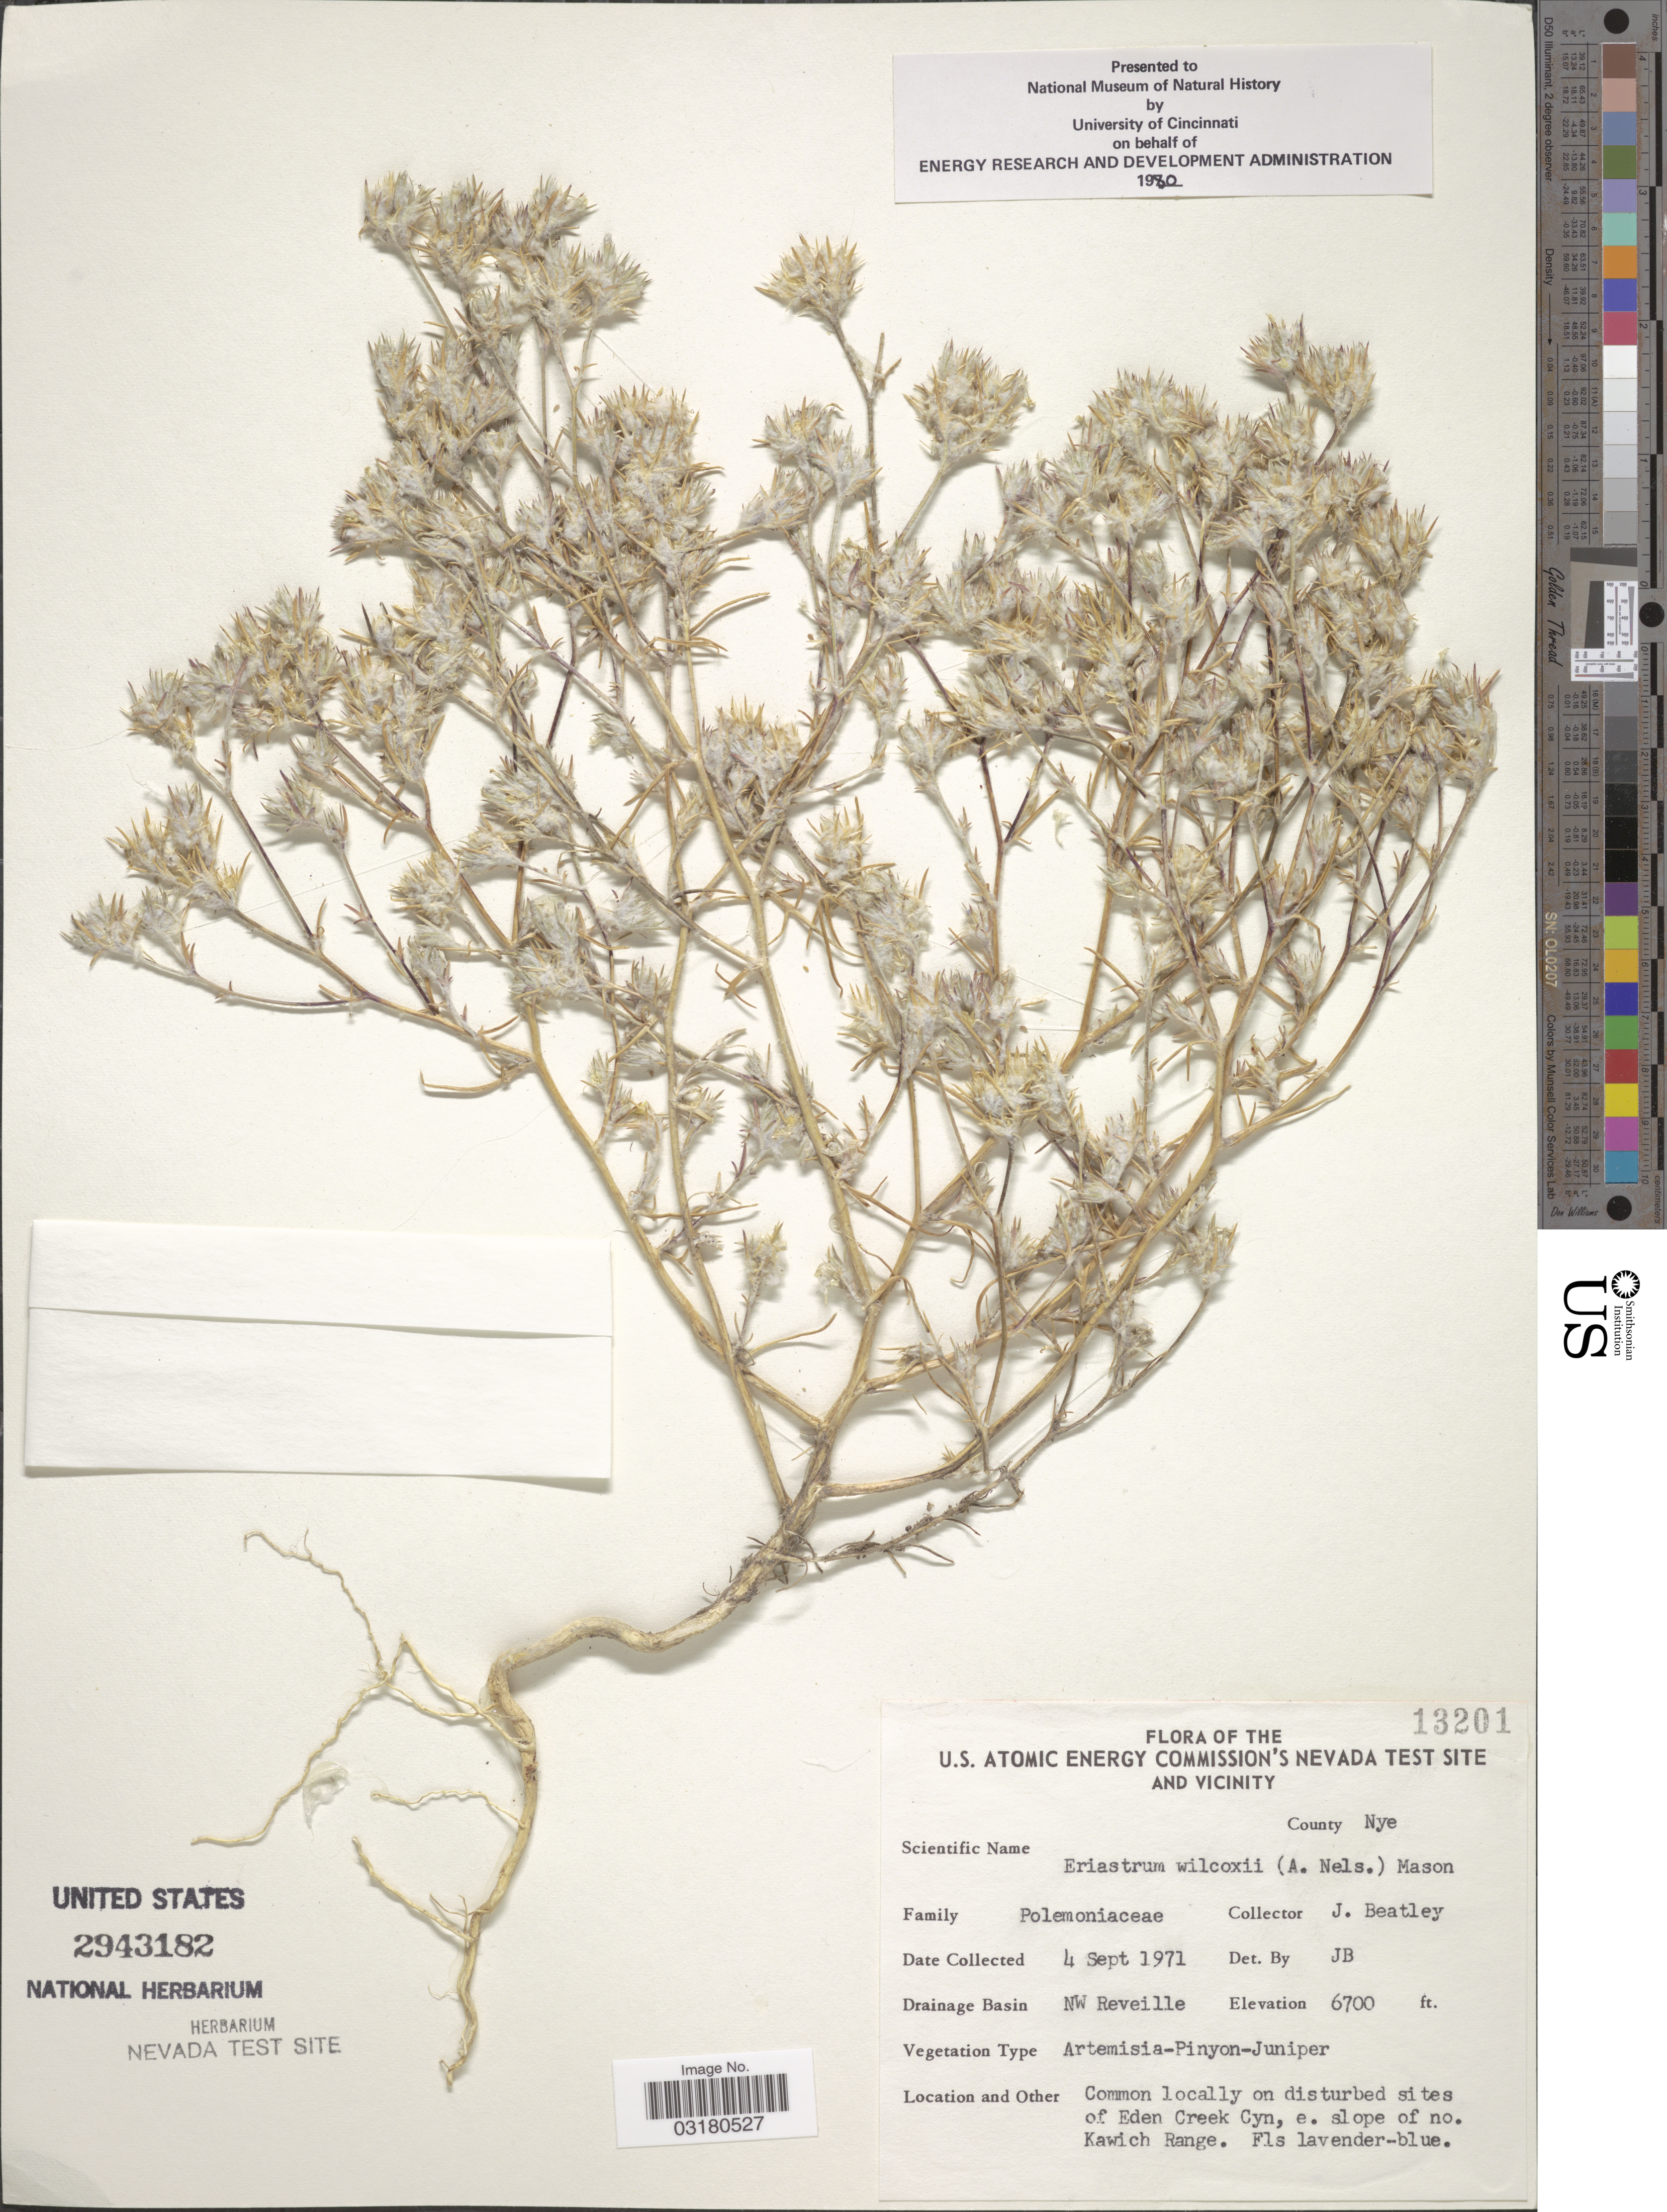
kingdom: Plantae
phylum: Tracheophyta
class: Magnoliopsida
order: Ericales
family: Polemoniaceae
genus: Eriastrum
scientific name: Eriastrum wilcoxii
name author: (A. Nelson) H. Mason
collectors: J. C. Beatley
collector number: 13201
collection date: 1971-09-04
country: United States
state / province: Nevada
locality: U.S. Atomic Energy Commission's Nevada Test Site and Vicinity. County Nye. Drainage Basin NW Reveille. On disturbed sites of Eden Creek Cyn, e. slope of no. Kawich Range.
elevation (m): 2042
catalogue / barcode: US 2943182